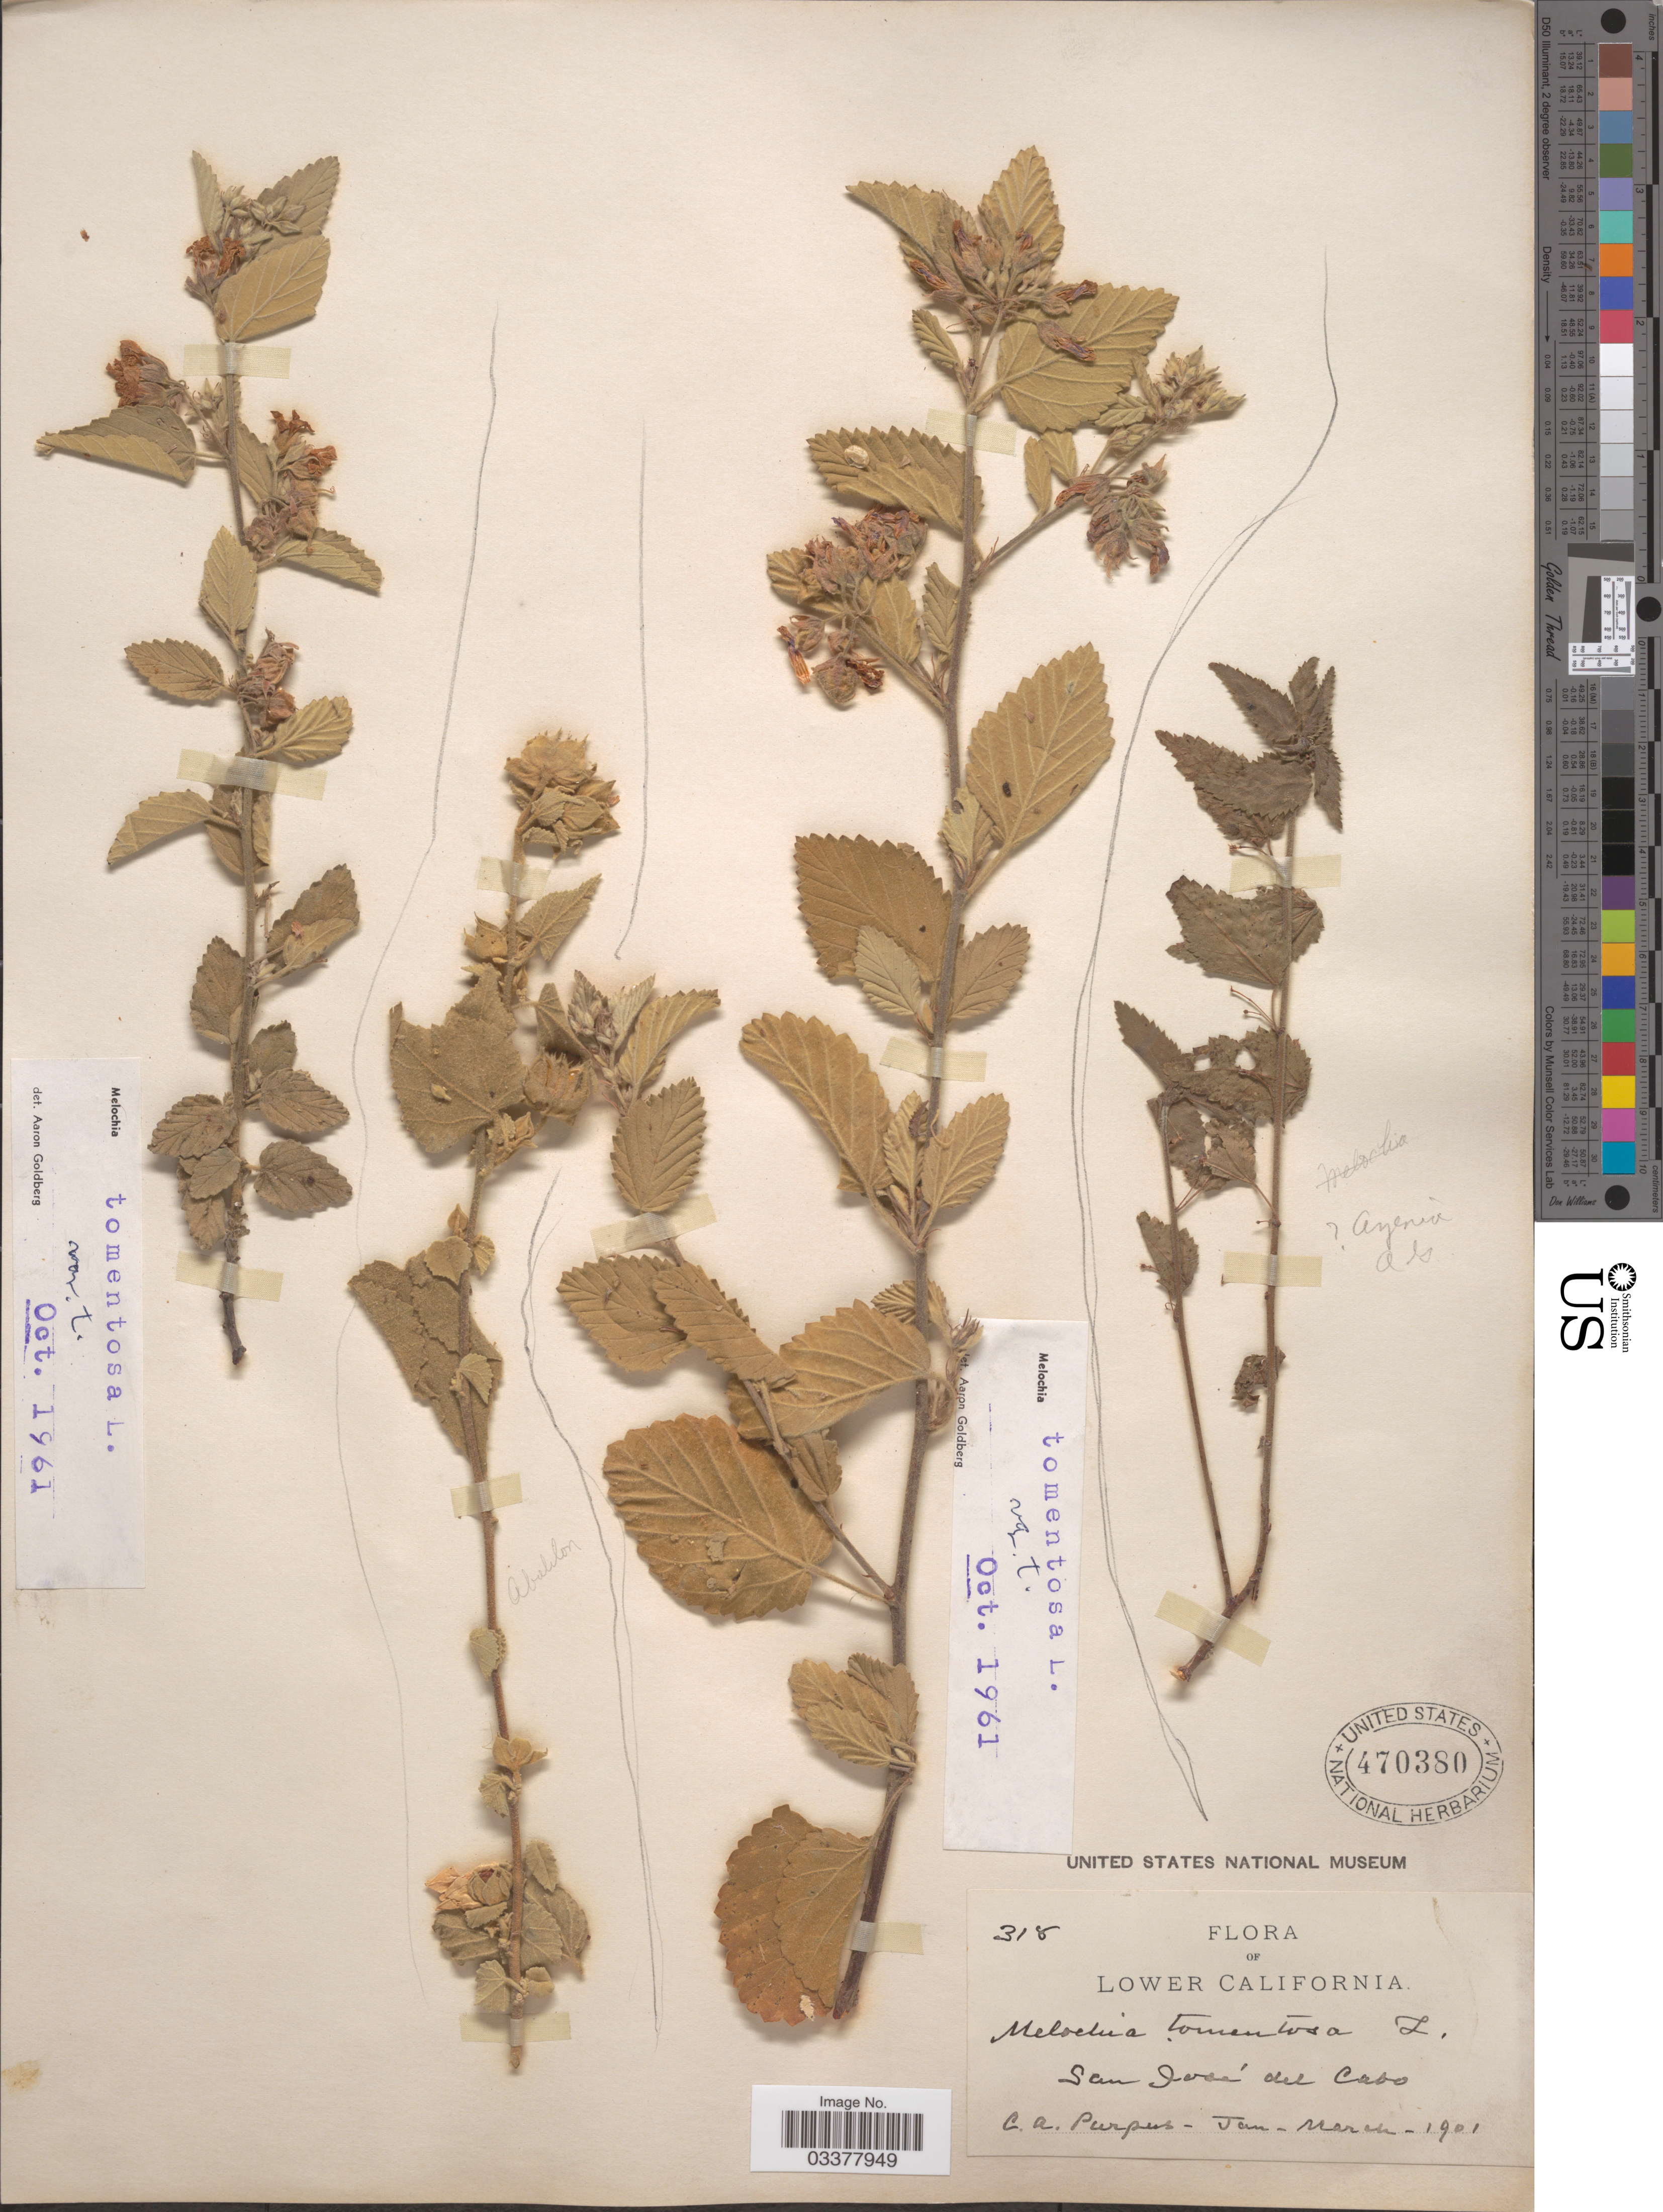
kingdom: Plantae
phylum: Tracheophyta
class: Magnoliopsida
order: Malvales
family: Malvaceae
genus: Melochia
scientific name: Melochia tomentosa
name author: L.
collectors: C. A. Purpus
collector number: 318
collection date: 1901-01/1901-03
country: Mexico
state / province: Baja California Sur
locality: Lower California. San José del Cabo.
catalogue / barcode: US 470380